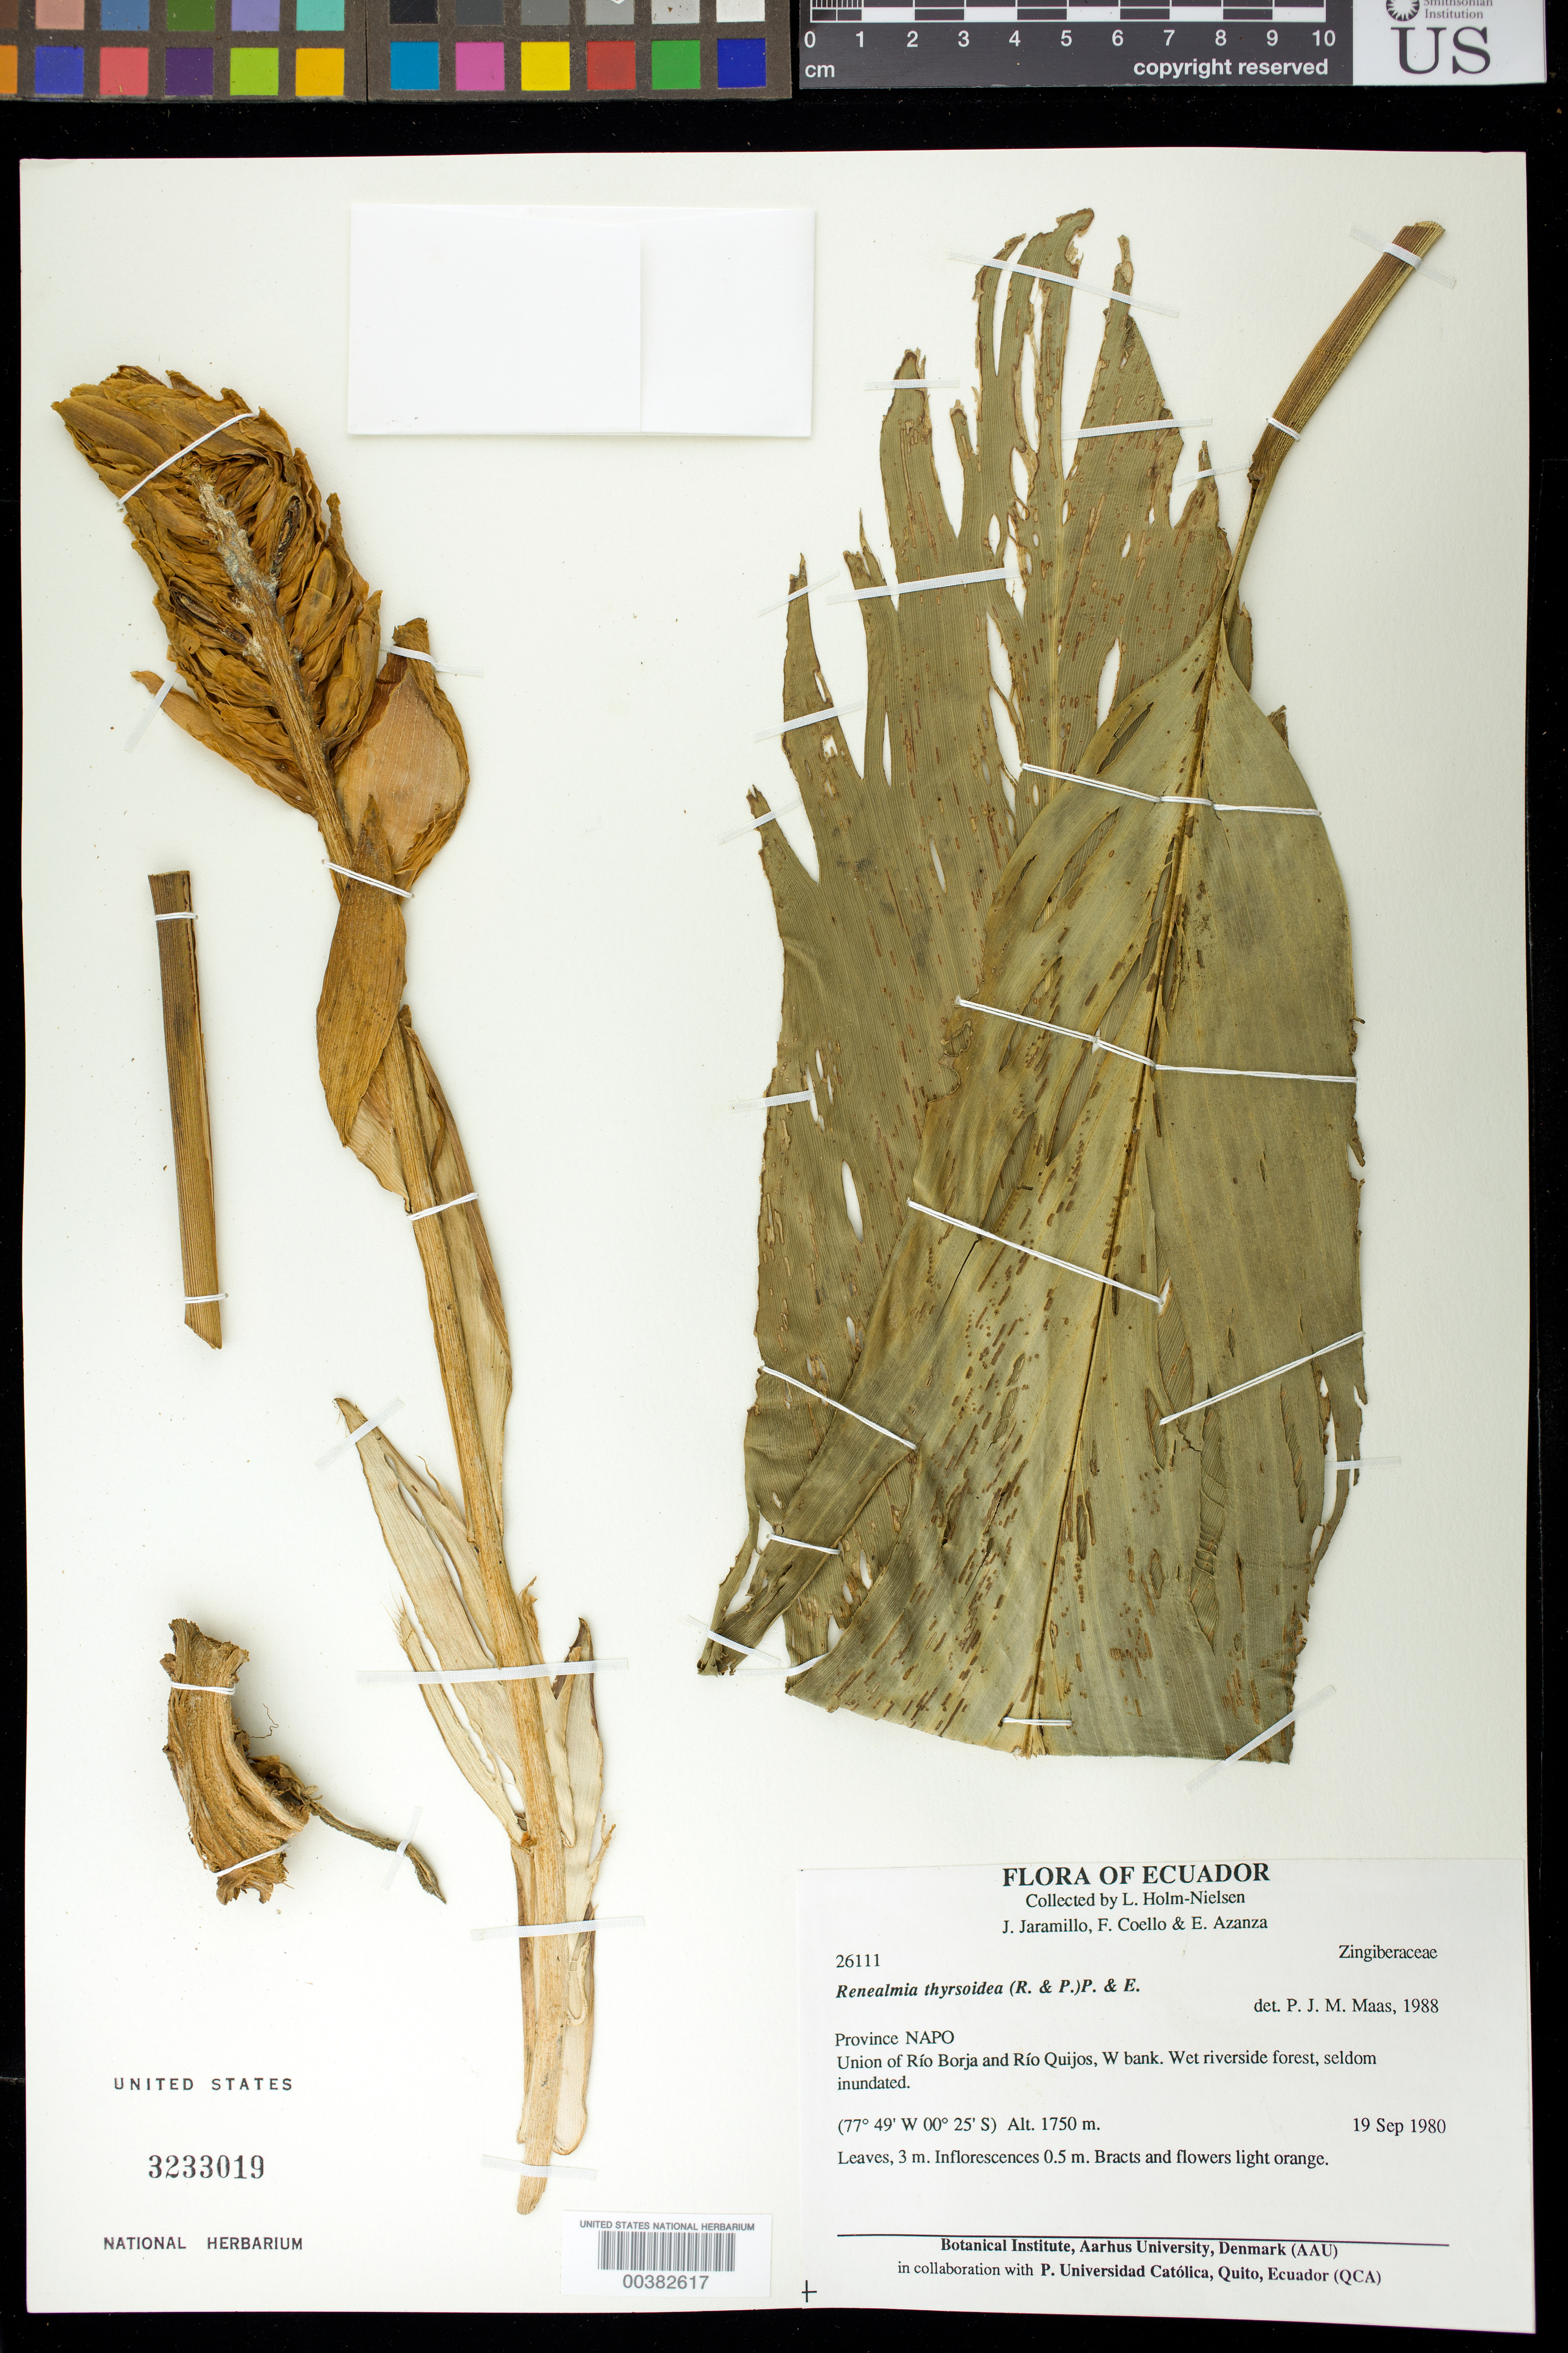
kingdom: Plantae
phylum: Tracheophyta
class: Liliopsida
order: Zingiberales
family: Zingiberaceae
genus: Renealmia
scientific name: Renealmia thyrsoidea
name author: (Ruiz & Pav.) Poepp. & Endl.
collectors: J. L. Jaramillo, F. Coello & E. Asanza C.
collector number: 26111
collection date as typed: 19 Sep 1980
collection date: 1980-09-19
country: Ecuador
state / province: Napo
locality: Union of Rio borja and Rio quijos, w bank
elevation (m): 1750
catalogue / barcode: US 3233019